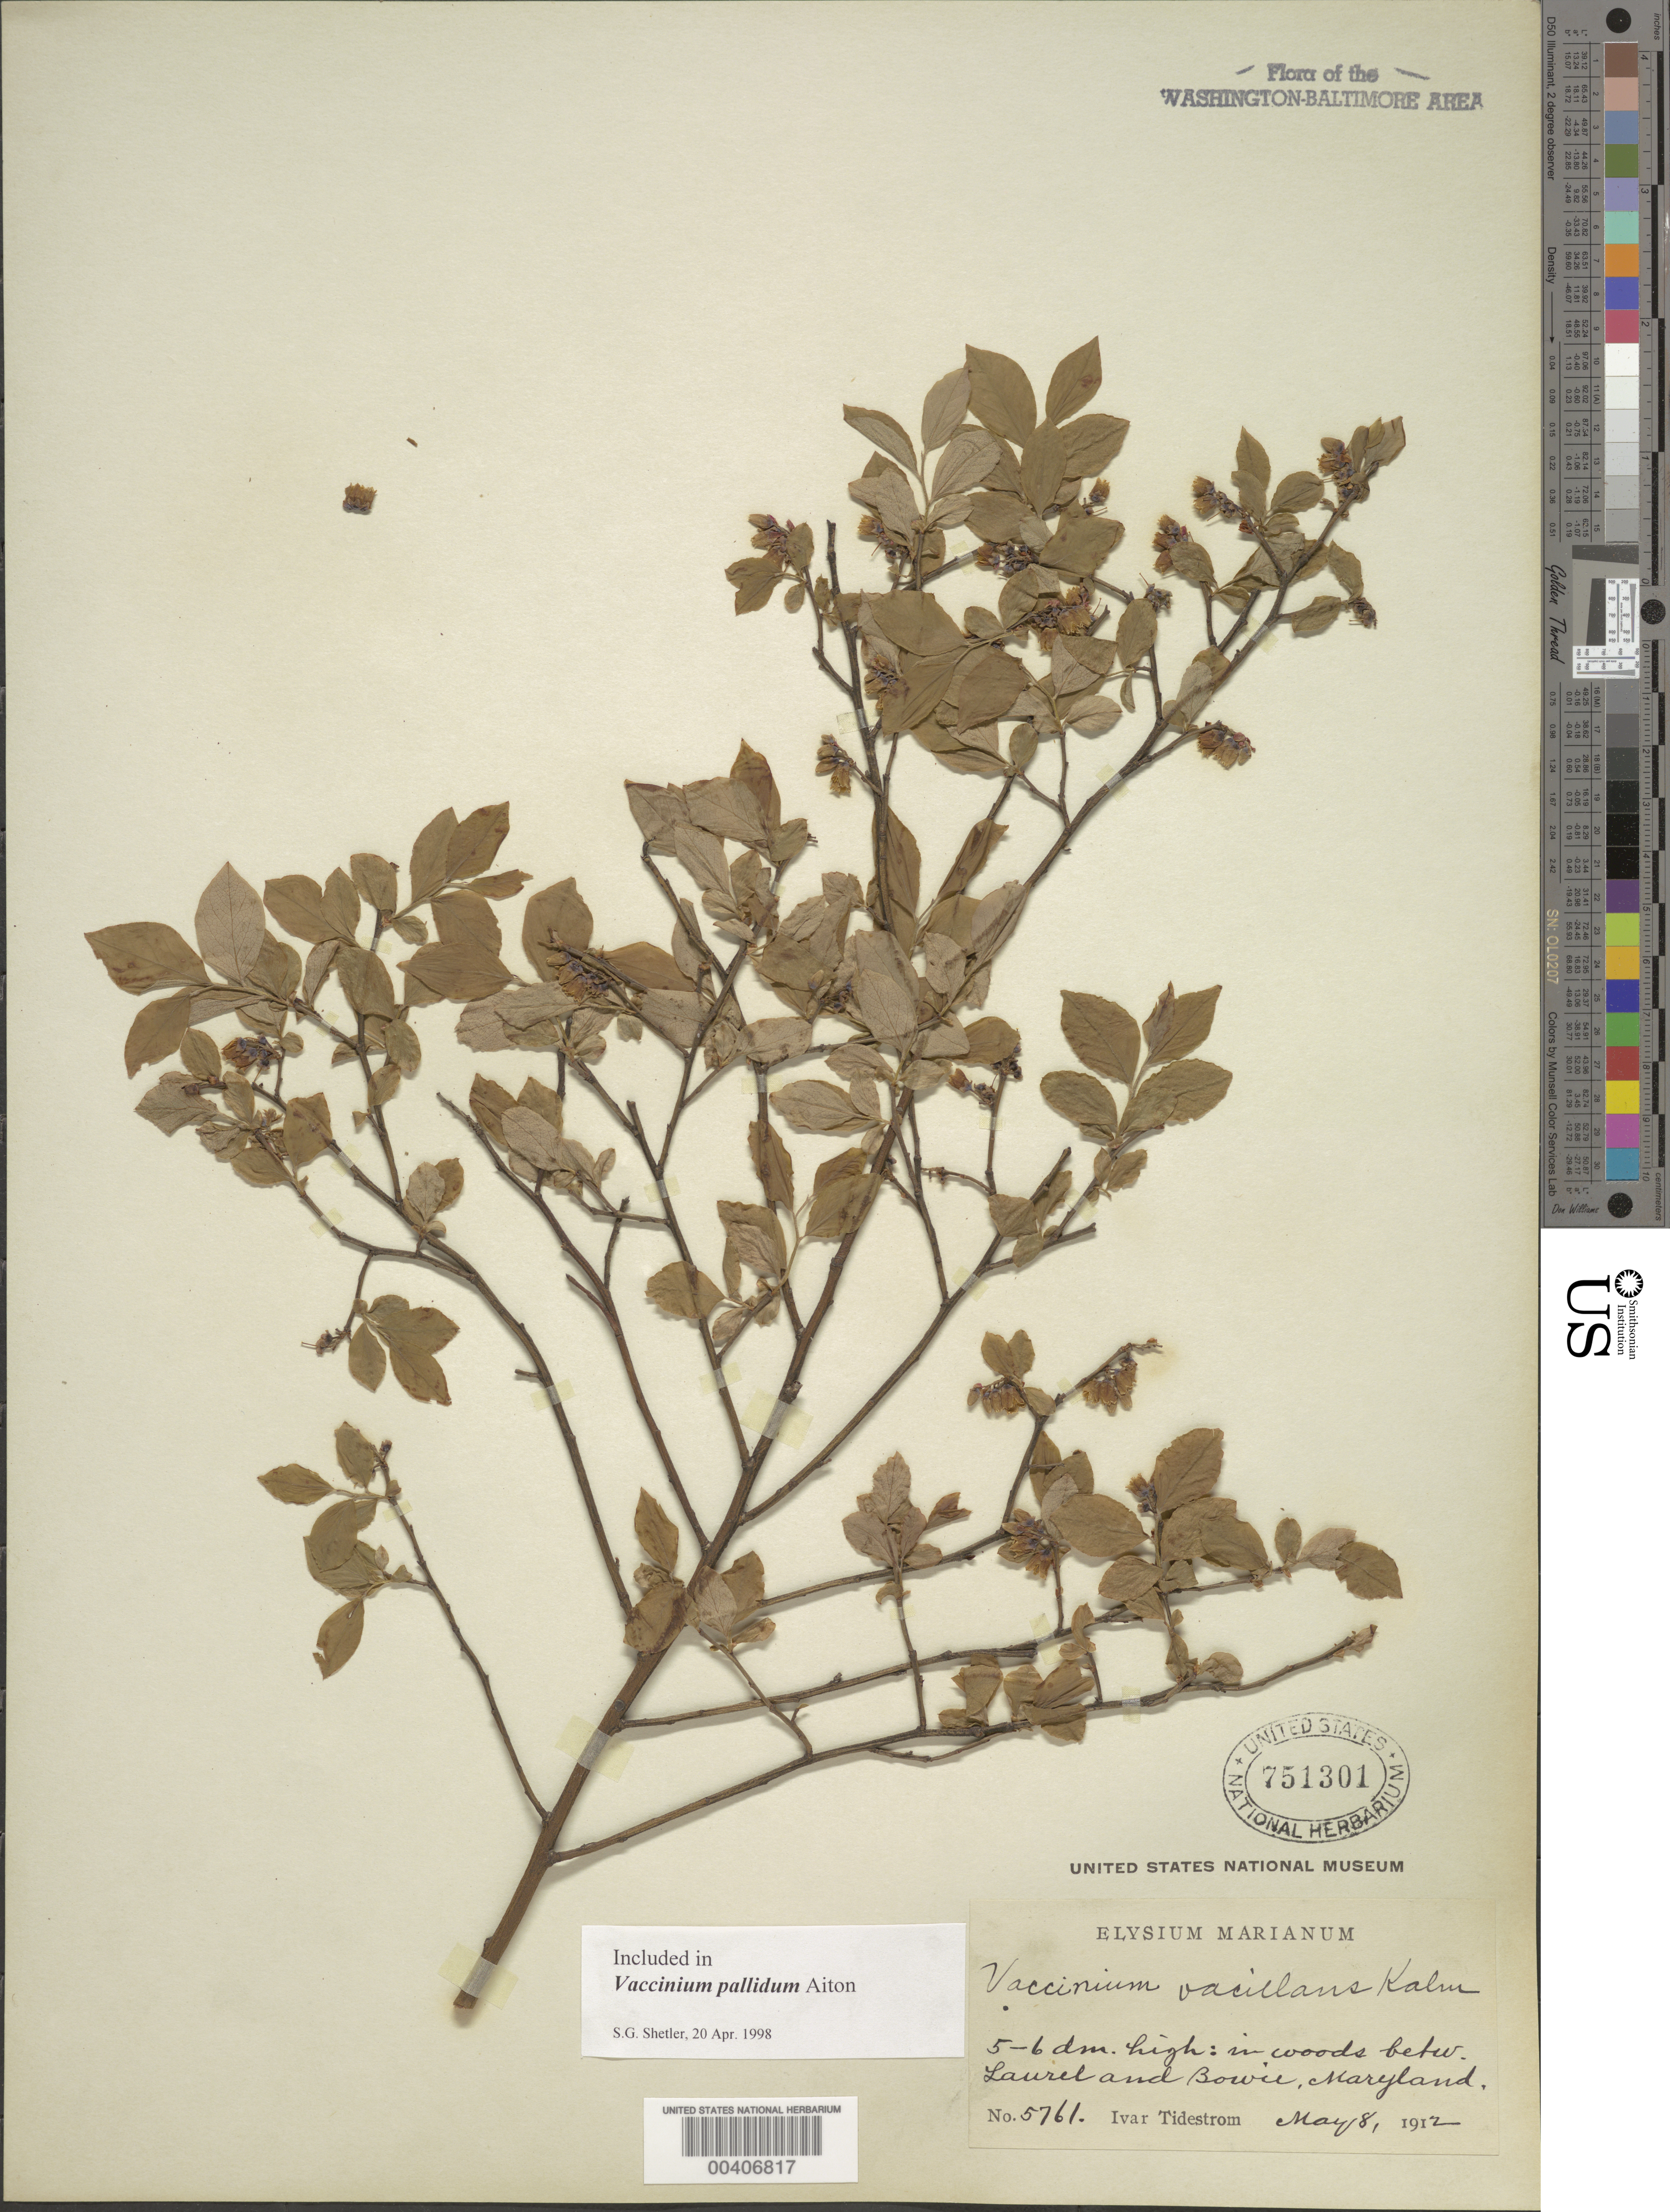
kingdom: Plantae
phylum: Tracheophyta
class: Magnoliopsida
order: Ericales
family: Ericaceae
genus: Vaccinium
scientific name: Vaccinium pallidum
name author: Aiton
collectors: I. F. Tidestrom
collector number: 5761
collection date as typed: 08 May 1912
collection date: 1912-05-08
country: United States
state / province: Maryland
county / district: Prince George's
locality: between Laurel and Bowie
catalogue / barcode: US 751301